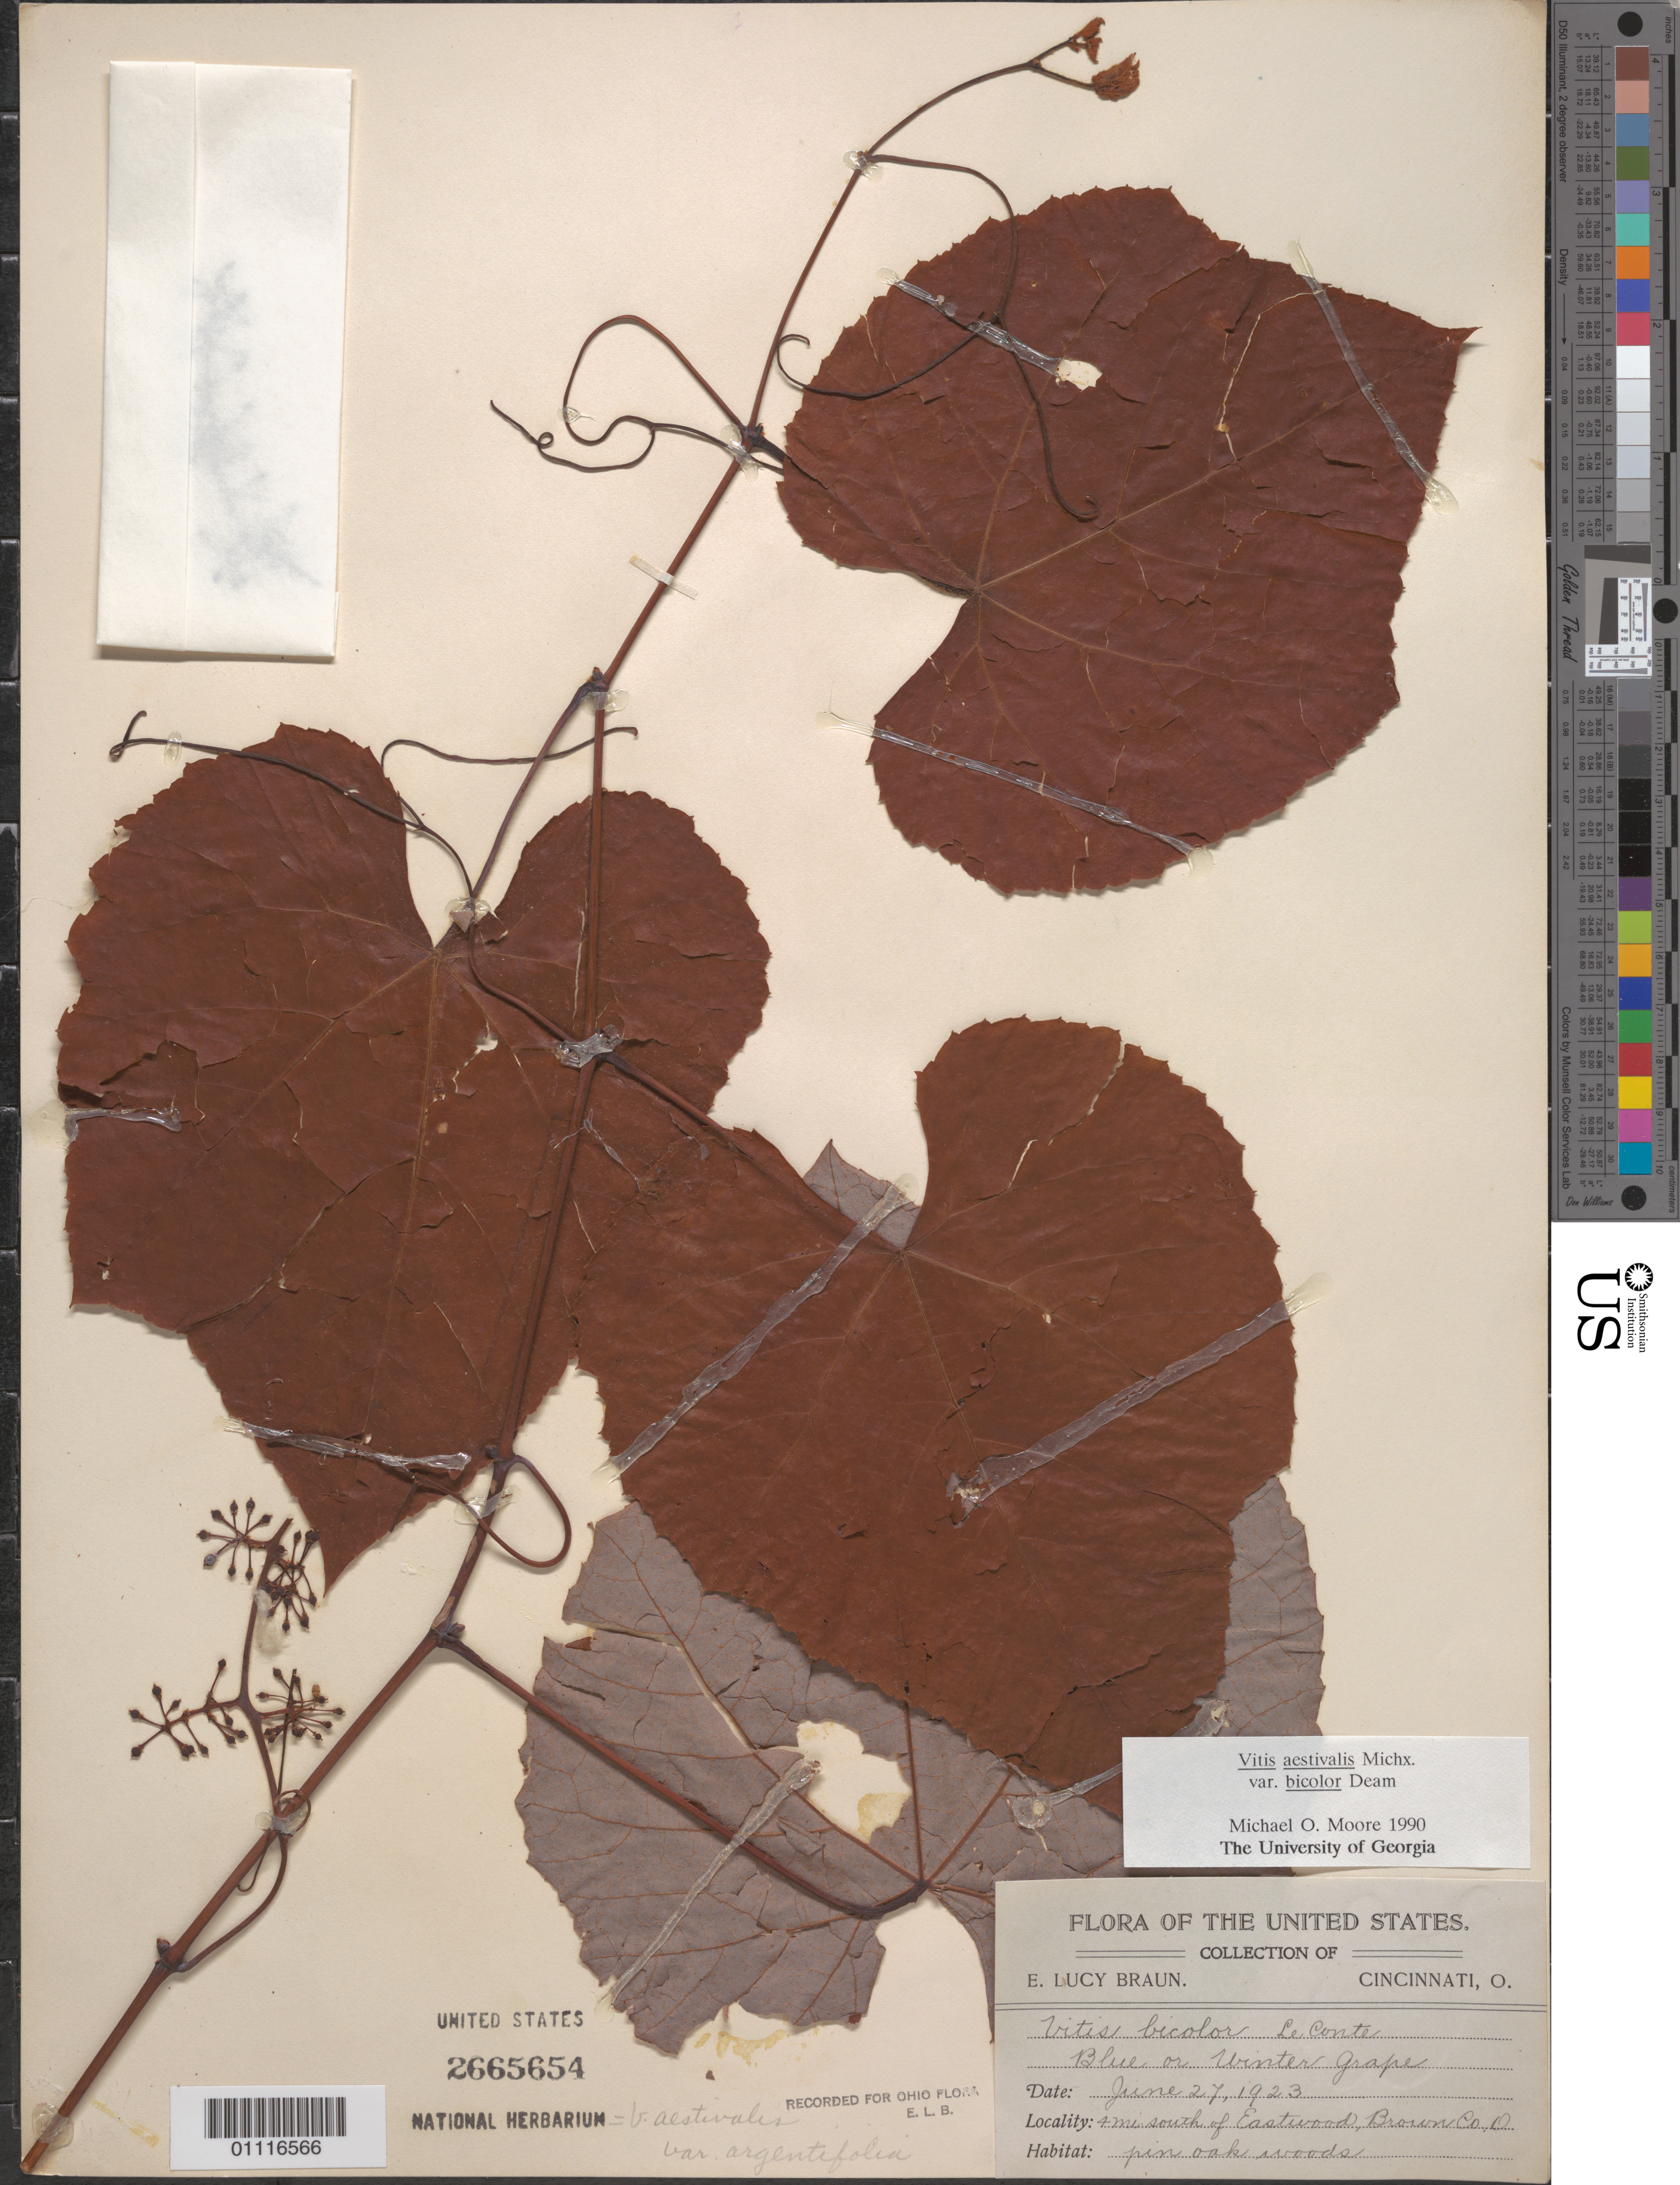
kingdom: Plantae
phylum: Tracheophyta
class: Magnoliopsida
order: Vitales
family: Vitaceae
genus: Vitis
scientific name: Vitis aestivalis var. bicolor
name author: Deam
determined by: Moore, M. O.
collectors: E. L. Braun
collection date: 1923-06-27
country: United States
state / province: Ohio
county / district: Brown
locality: Cincinnati, 4 mi south of Eastwood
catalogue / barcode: US 2665654